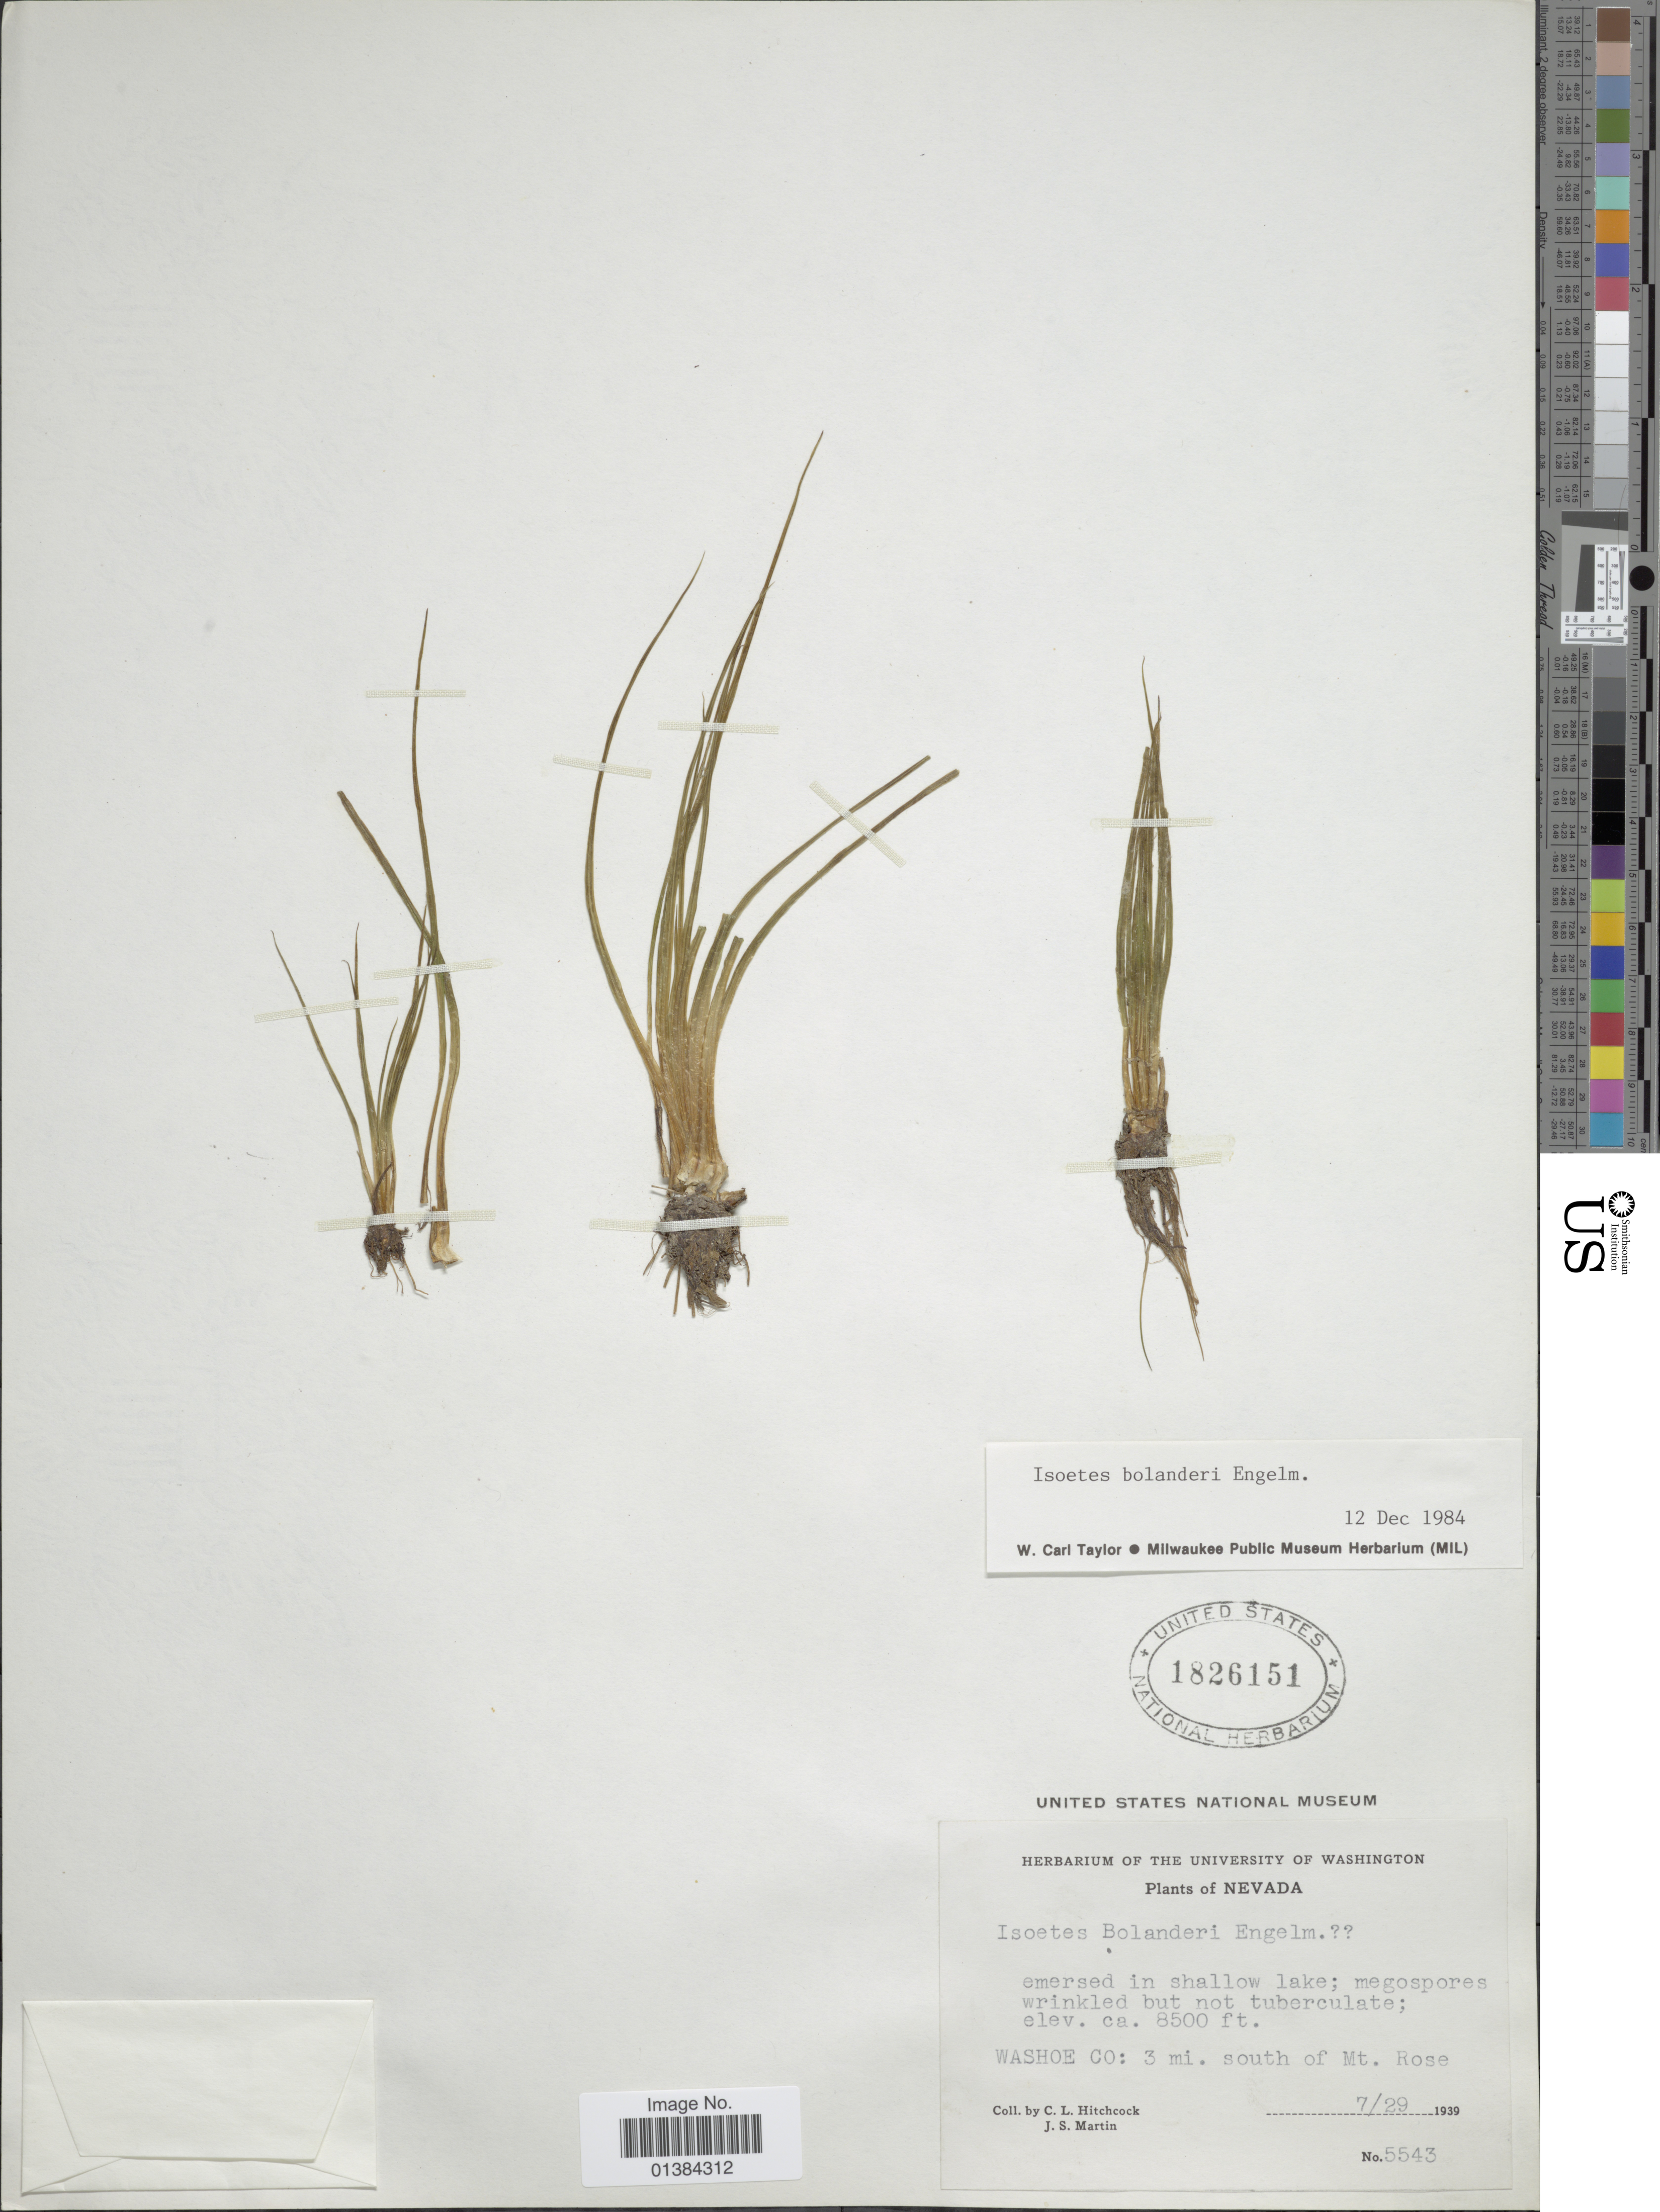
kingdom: Plantae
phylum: Tracheophyta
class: Lycopodiopsida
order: Isoetales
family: Isoetaceae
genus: Isoetes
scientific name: Isoetes bolanderi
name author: Engelm.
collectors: C. L. Hitchcock & J. S. Martin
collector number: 5543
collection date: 1939-07-29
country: United States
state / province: Nevada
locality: Washoe Co.: 3 mi. south of Mt. Rose.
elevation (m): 2591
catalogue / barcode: US 1826151